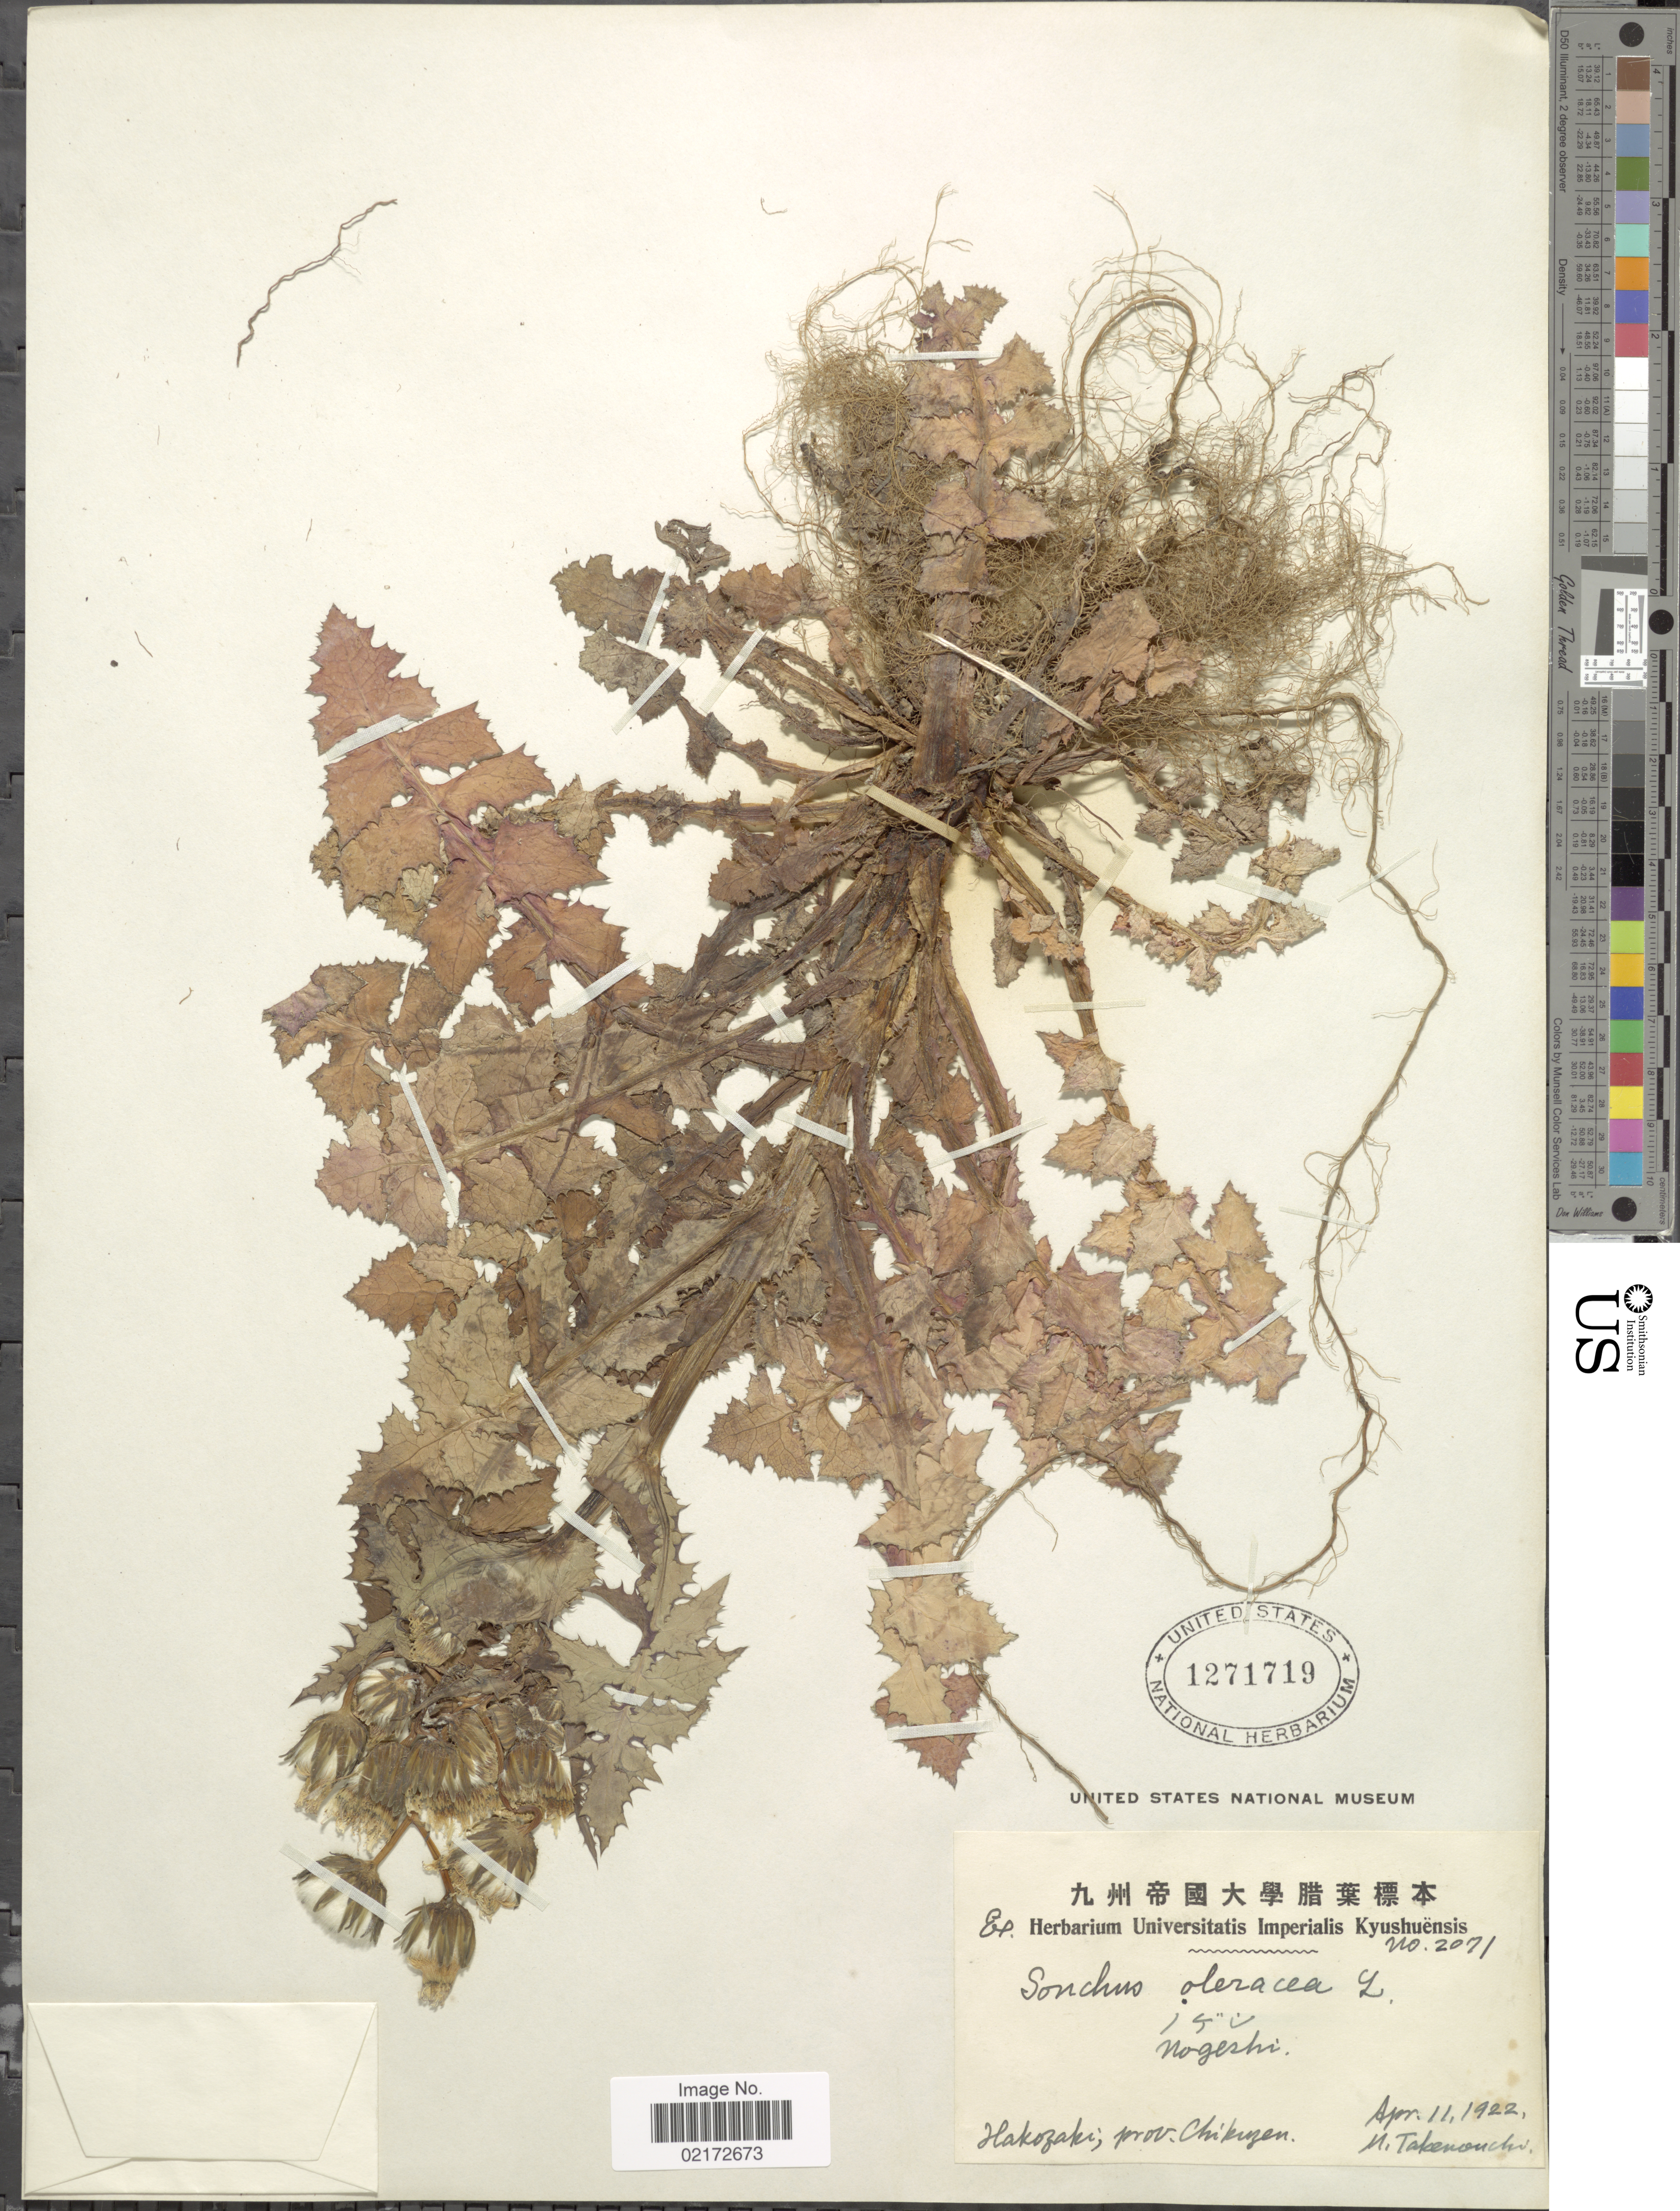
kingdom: Plantae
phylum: Tracheophyta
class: Magnoliopsida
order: Asterales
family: Asteraceae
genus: Sonchus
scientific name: Sonchus oleraceus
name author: L.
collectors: M. Takenouchi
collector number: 2071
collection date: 1922-04-11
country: Japan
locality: Hakozaki, prov. Chikuzen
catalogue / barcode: US 1271719